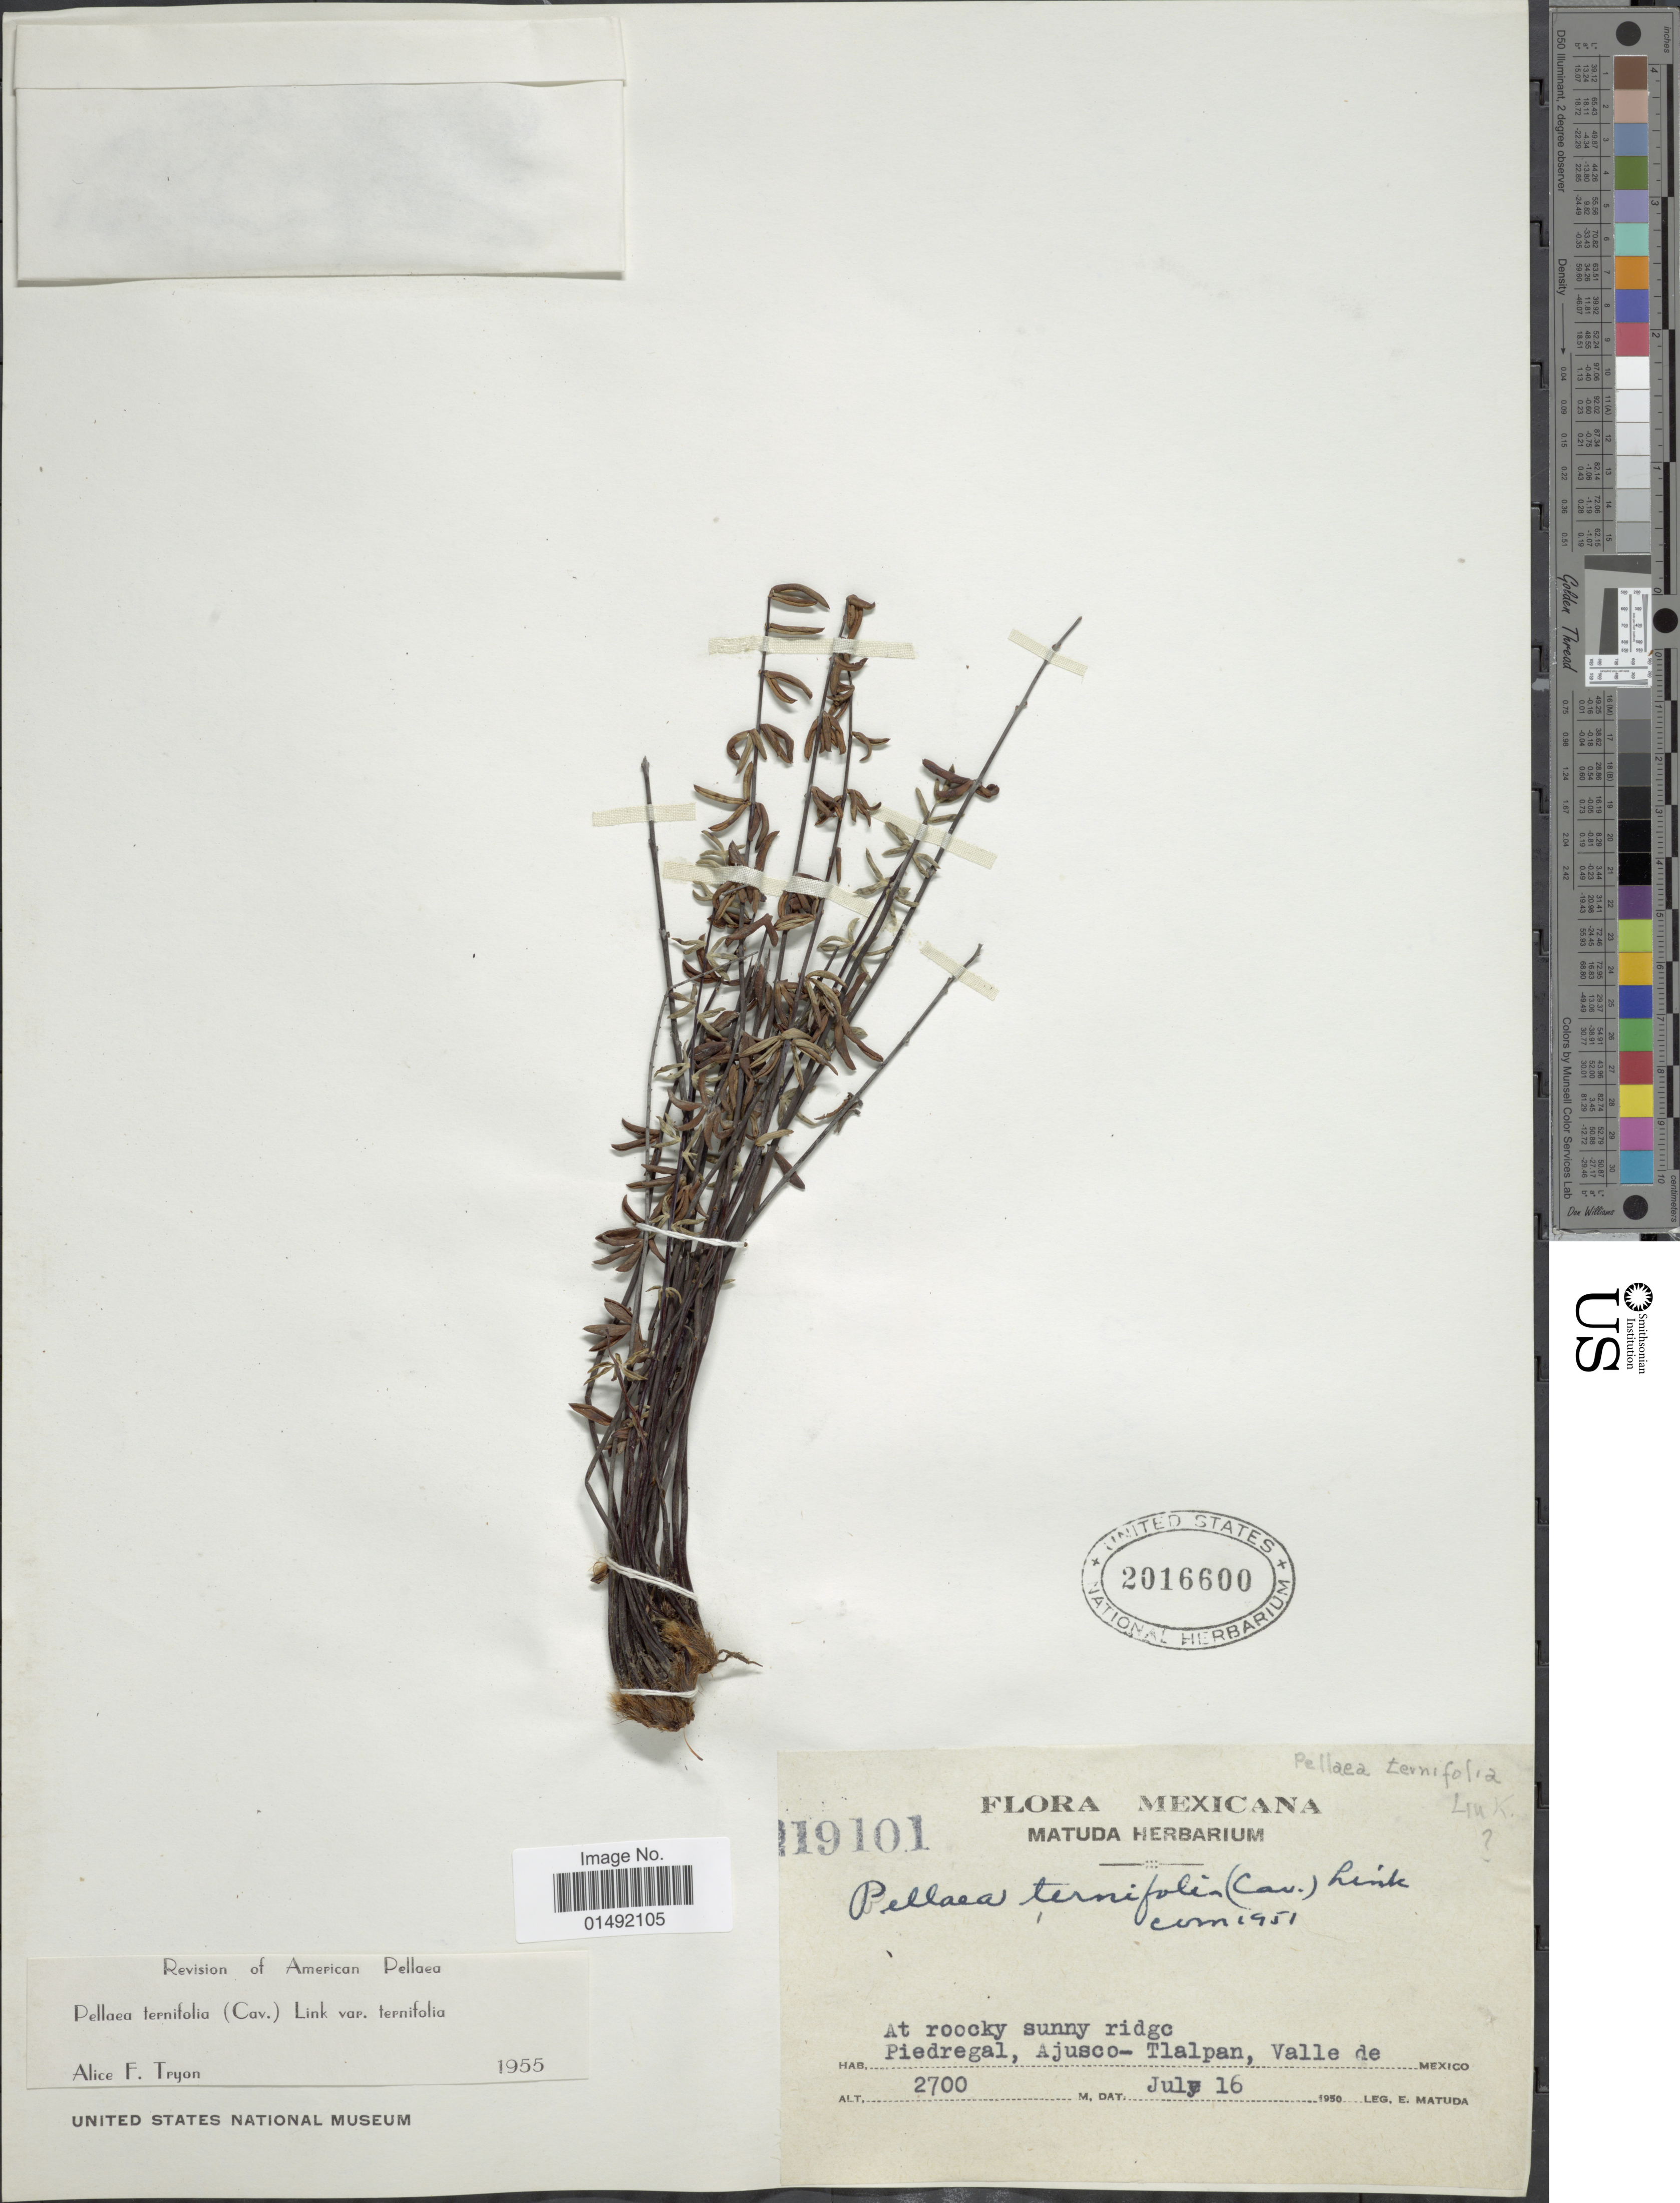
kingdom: Plantae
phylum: Tracheophyta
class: Polypodiopsida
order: Polypodiales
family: Pteridaceae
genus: Pellaea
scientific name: Pellaea ternifolia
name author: (Cav.) Link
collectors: E. Matuda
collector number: !19101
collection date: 1950-07-16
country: Mexico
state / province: México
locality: At rocky sunny ridge Piedregal, Ajusco-Tlalpan, valle de Mexico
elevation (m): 2700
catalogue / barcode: US 2016600